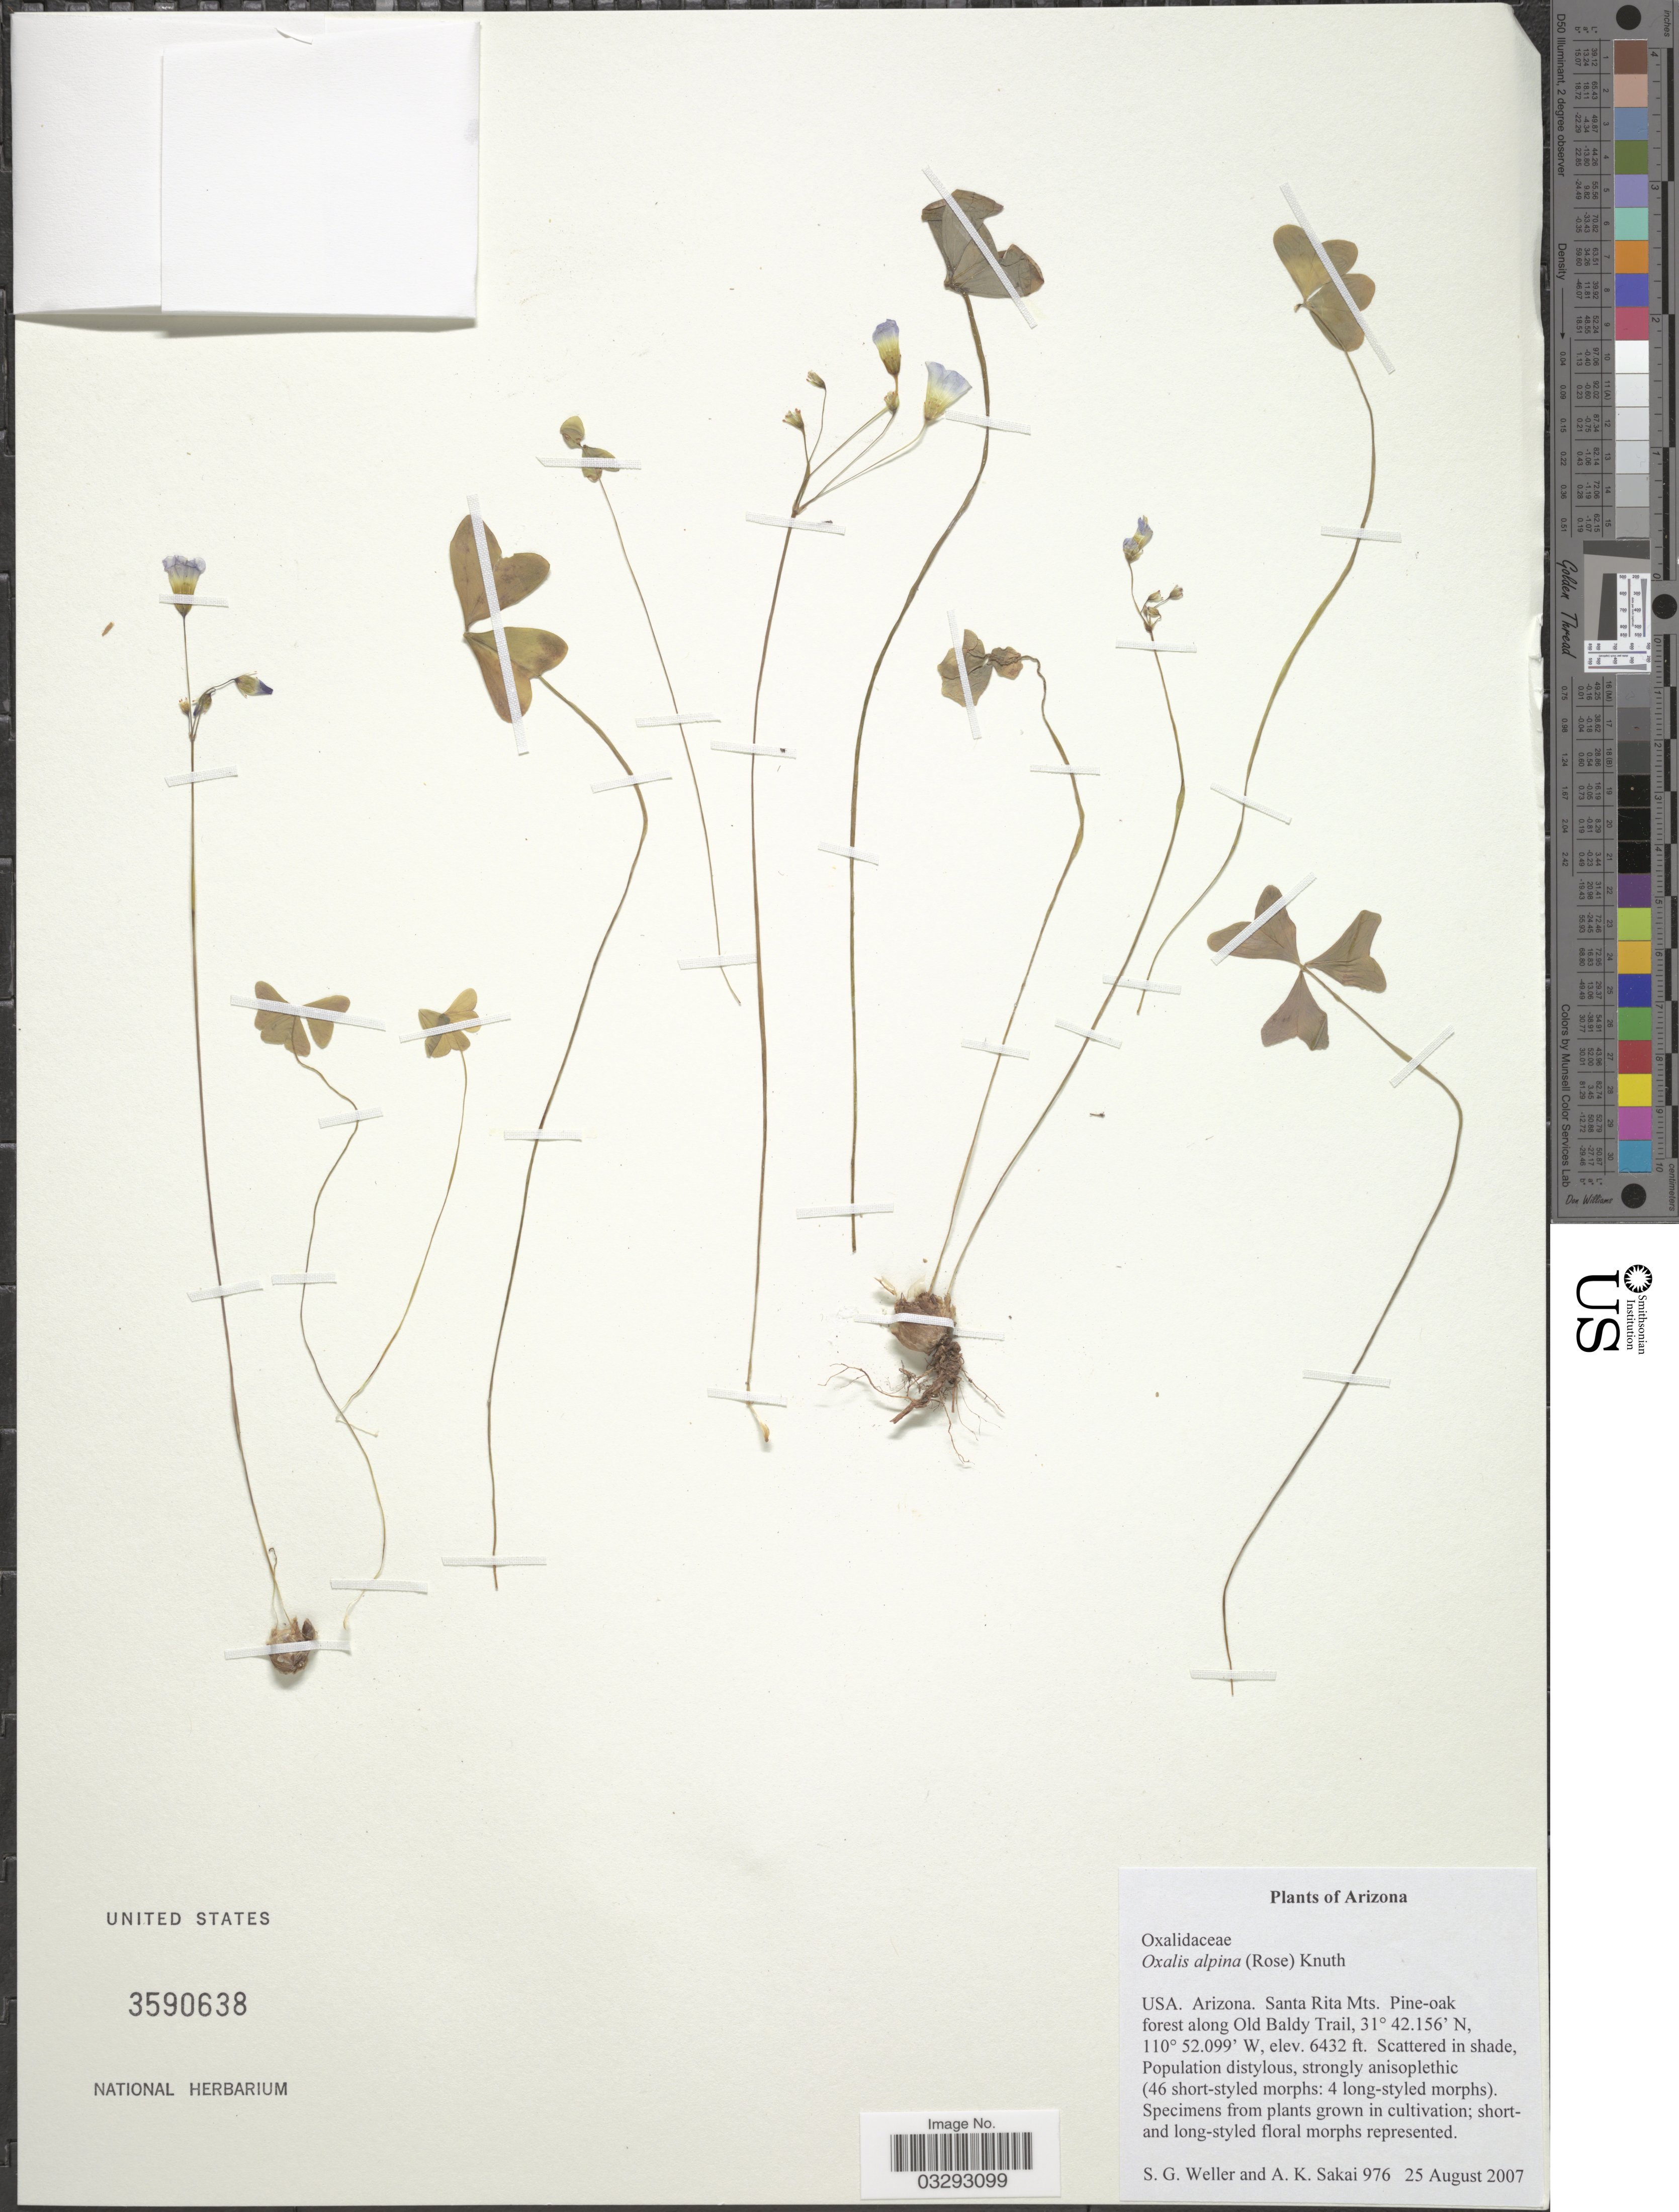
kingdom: Plantae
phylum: Tracheophyta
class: Magnoliopsida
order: Oxalidales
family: Oxalidaceae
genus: Oxalis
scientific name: Oxalis alpina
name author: (Rose) R. Knuth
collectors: S. G. Weller & A. Sakai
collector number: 976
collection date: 2007-08-25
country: United States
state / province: Arizona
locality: USA. Santa Rita Mts. Pine-oak forest Old Baldy Trail.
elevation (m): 1960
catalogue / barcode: US 3590638